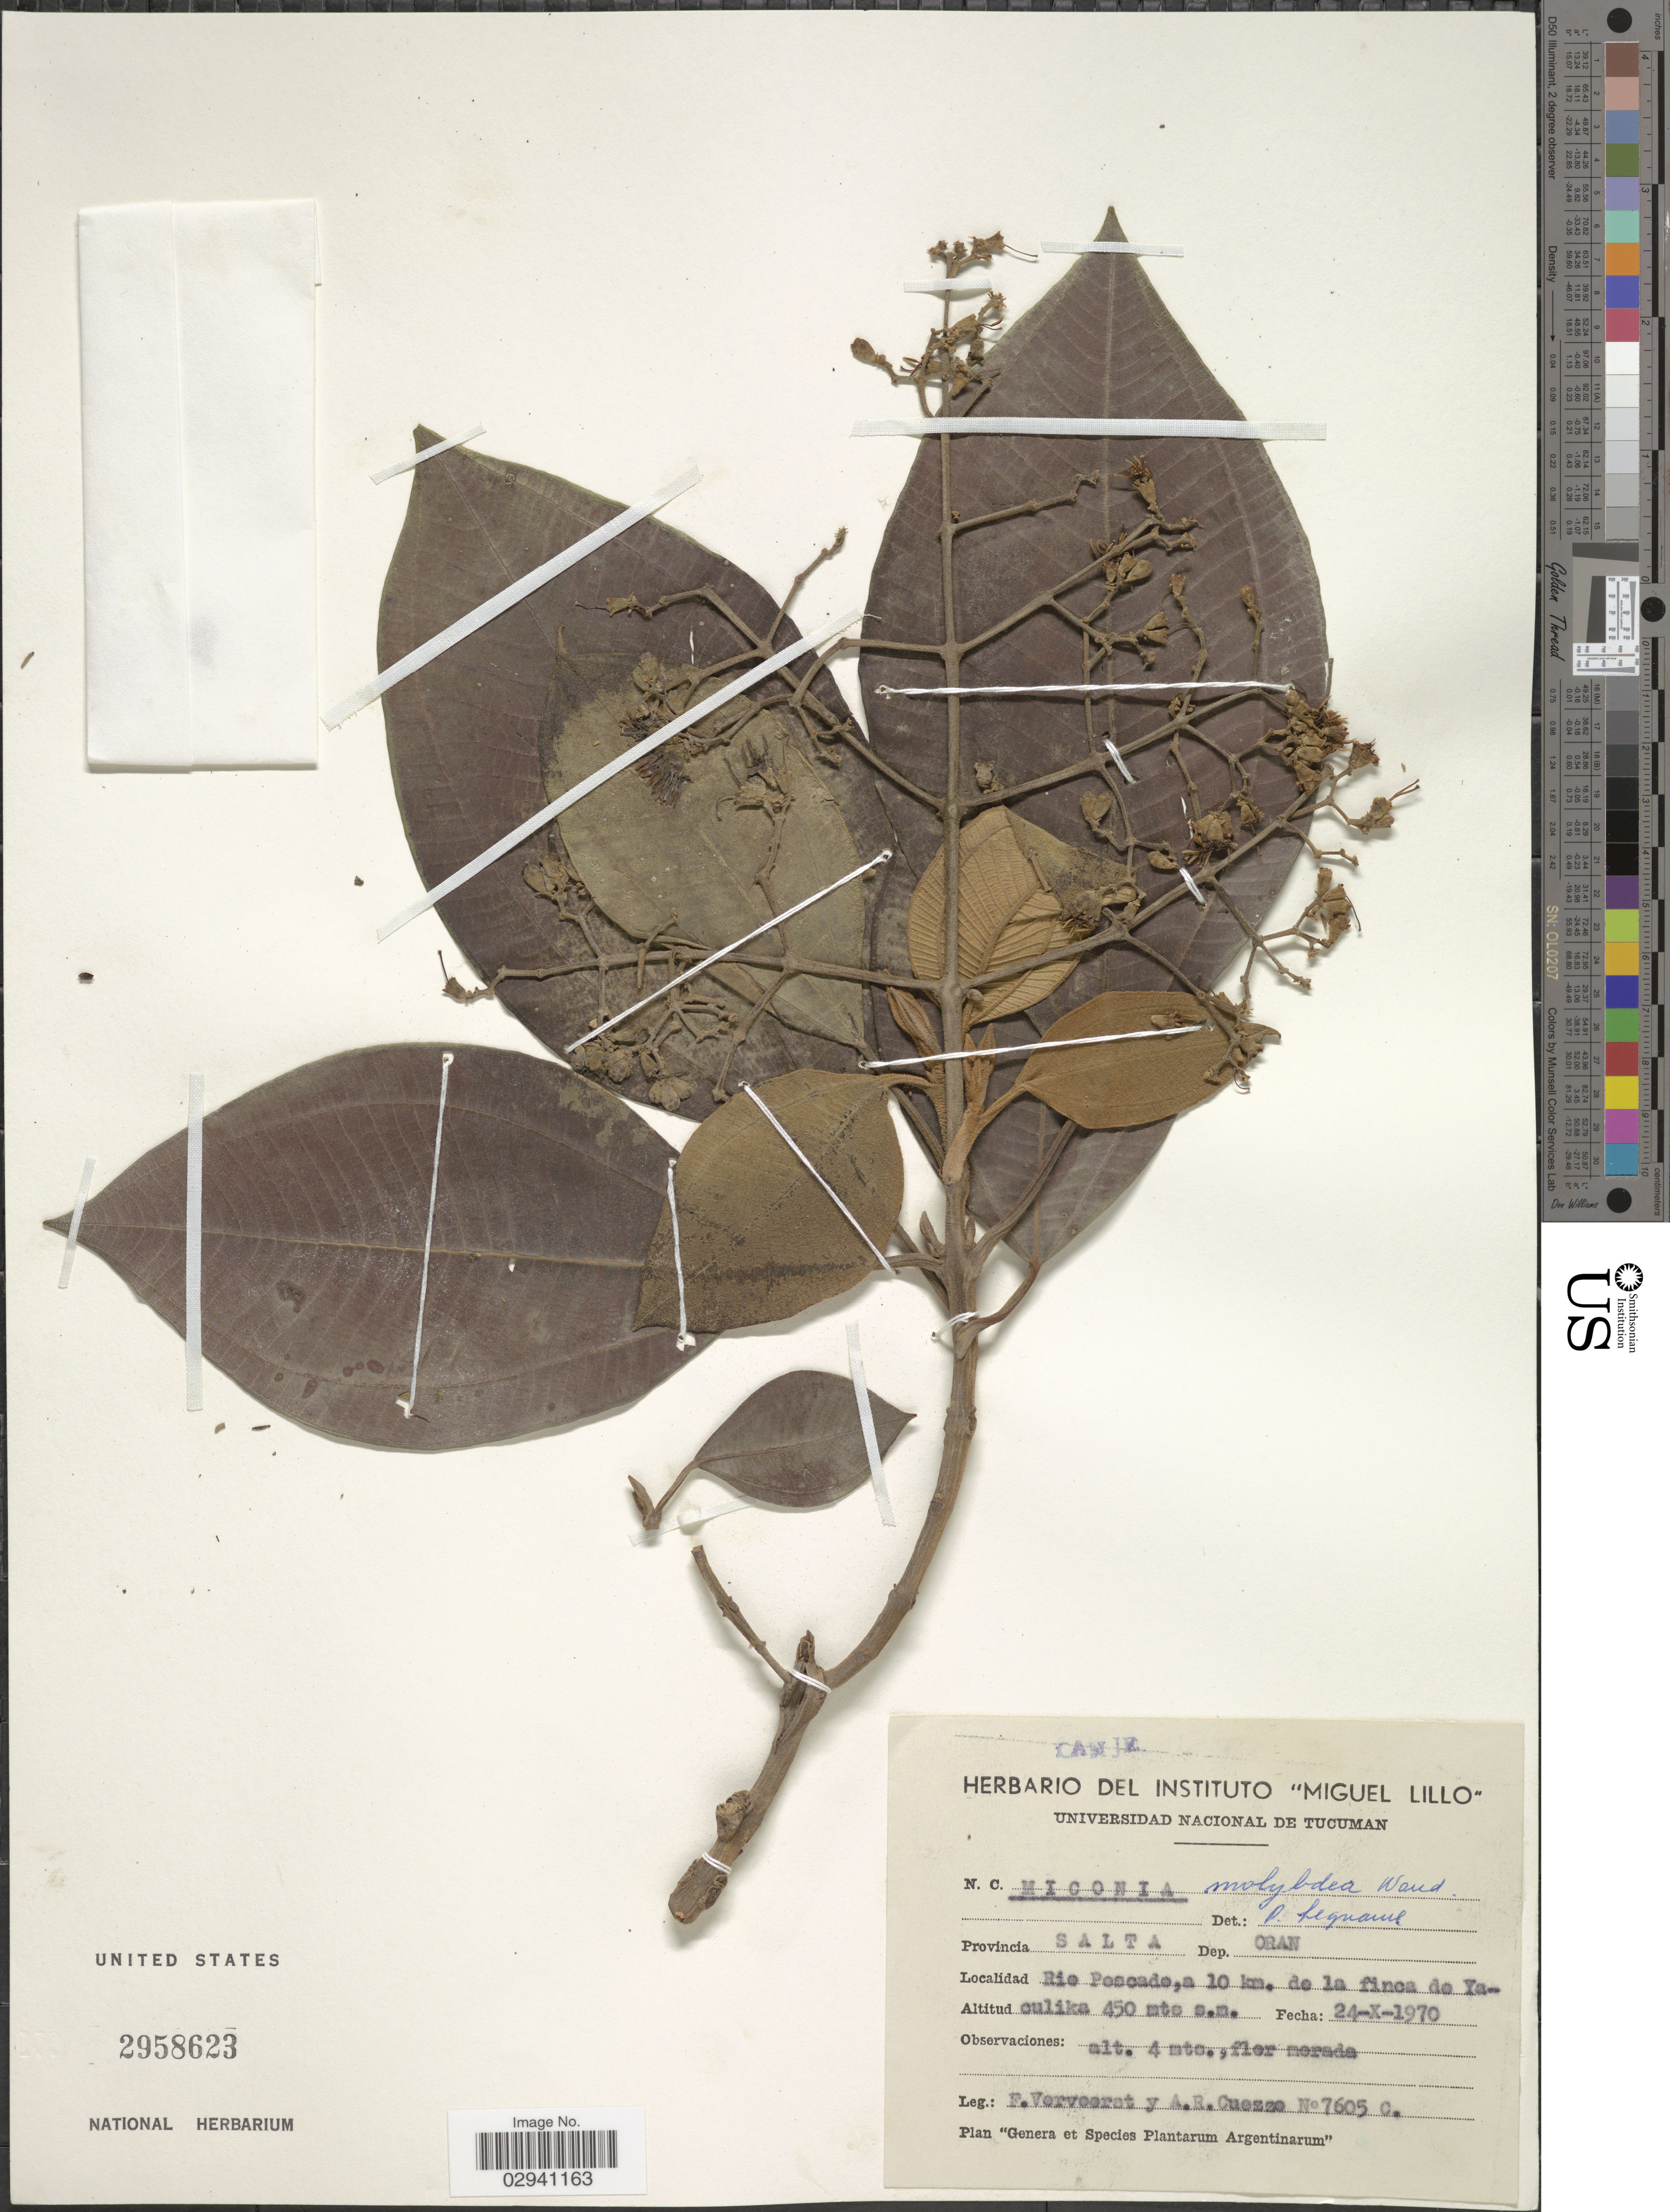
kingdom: Plantae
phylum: Tracheophyta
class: Magnoliopsida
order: Myrtales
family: Melastomataceae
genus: Miconia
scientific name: Miconia molybdea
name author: Naudin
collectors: F. Vervoorst & A. Cuezzo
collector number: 7605C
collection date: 1970-10-24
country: Argentina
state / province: Salta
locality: Provincia Salta. Dep. Oran. Rio Pescade, a 10 km. de la finca de Yaculika.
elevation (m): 450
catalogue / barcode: US 2958623